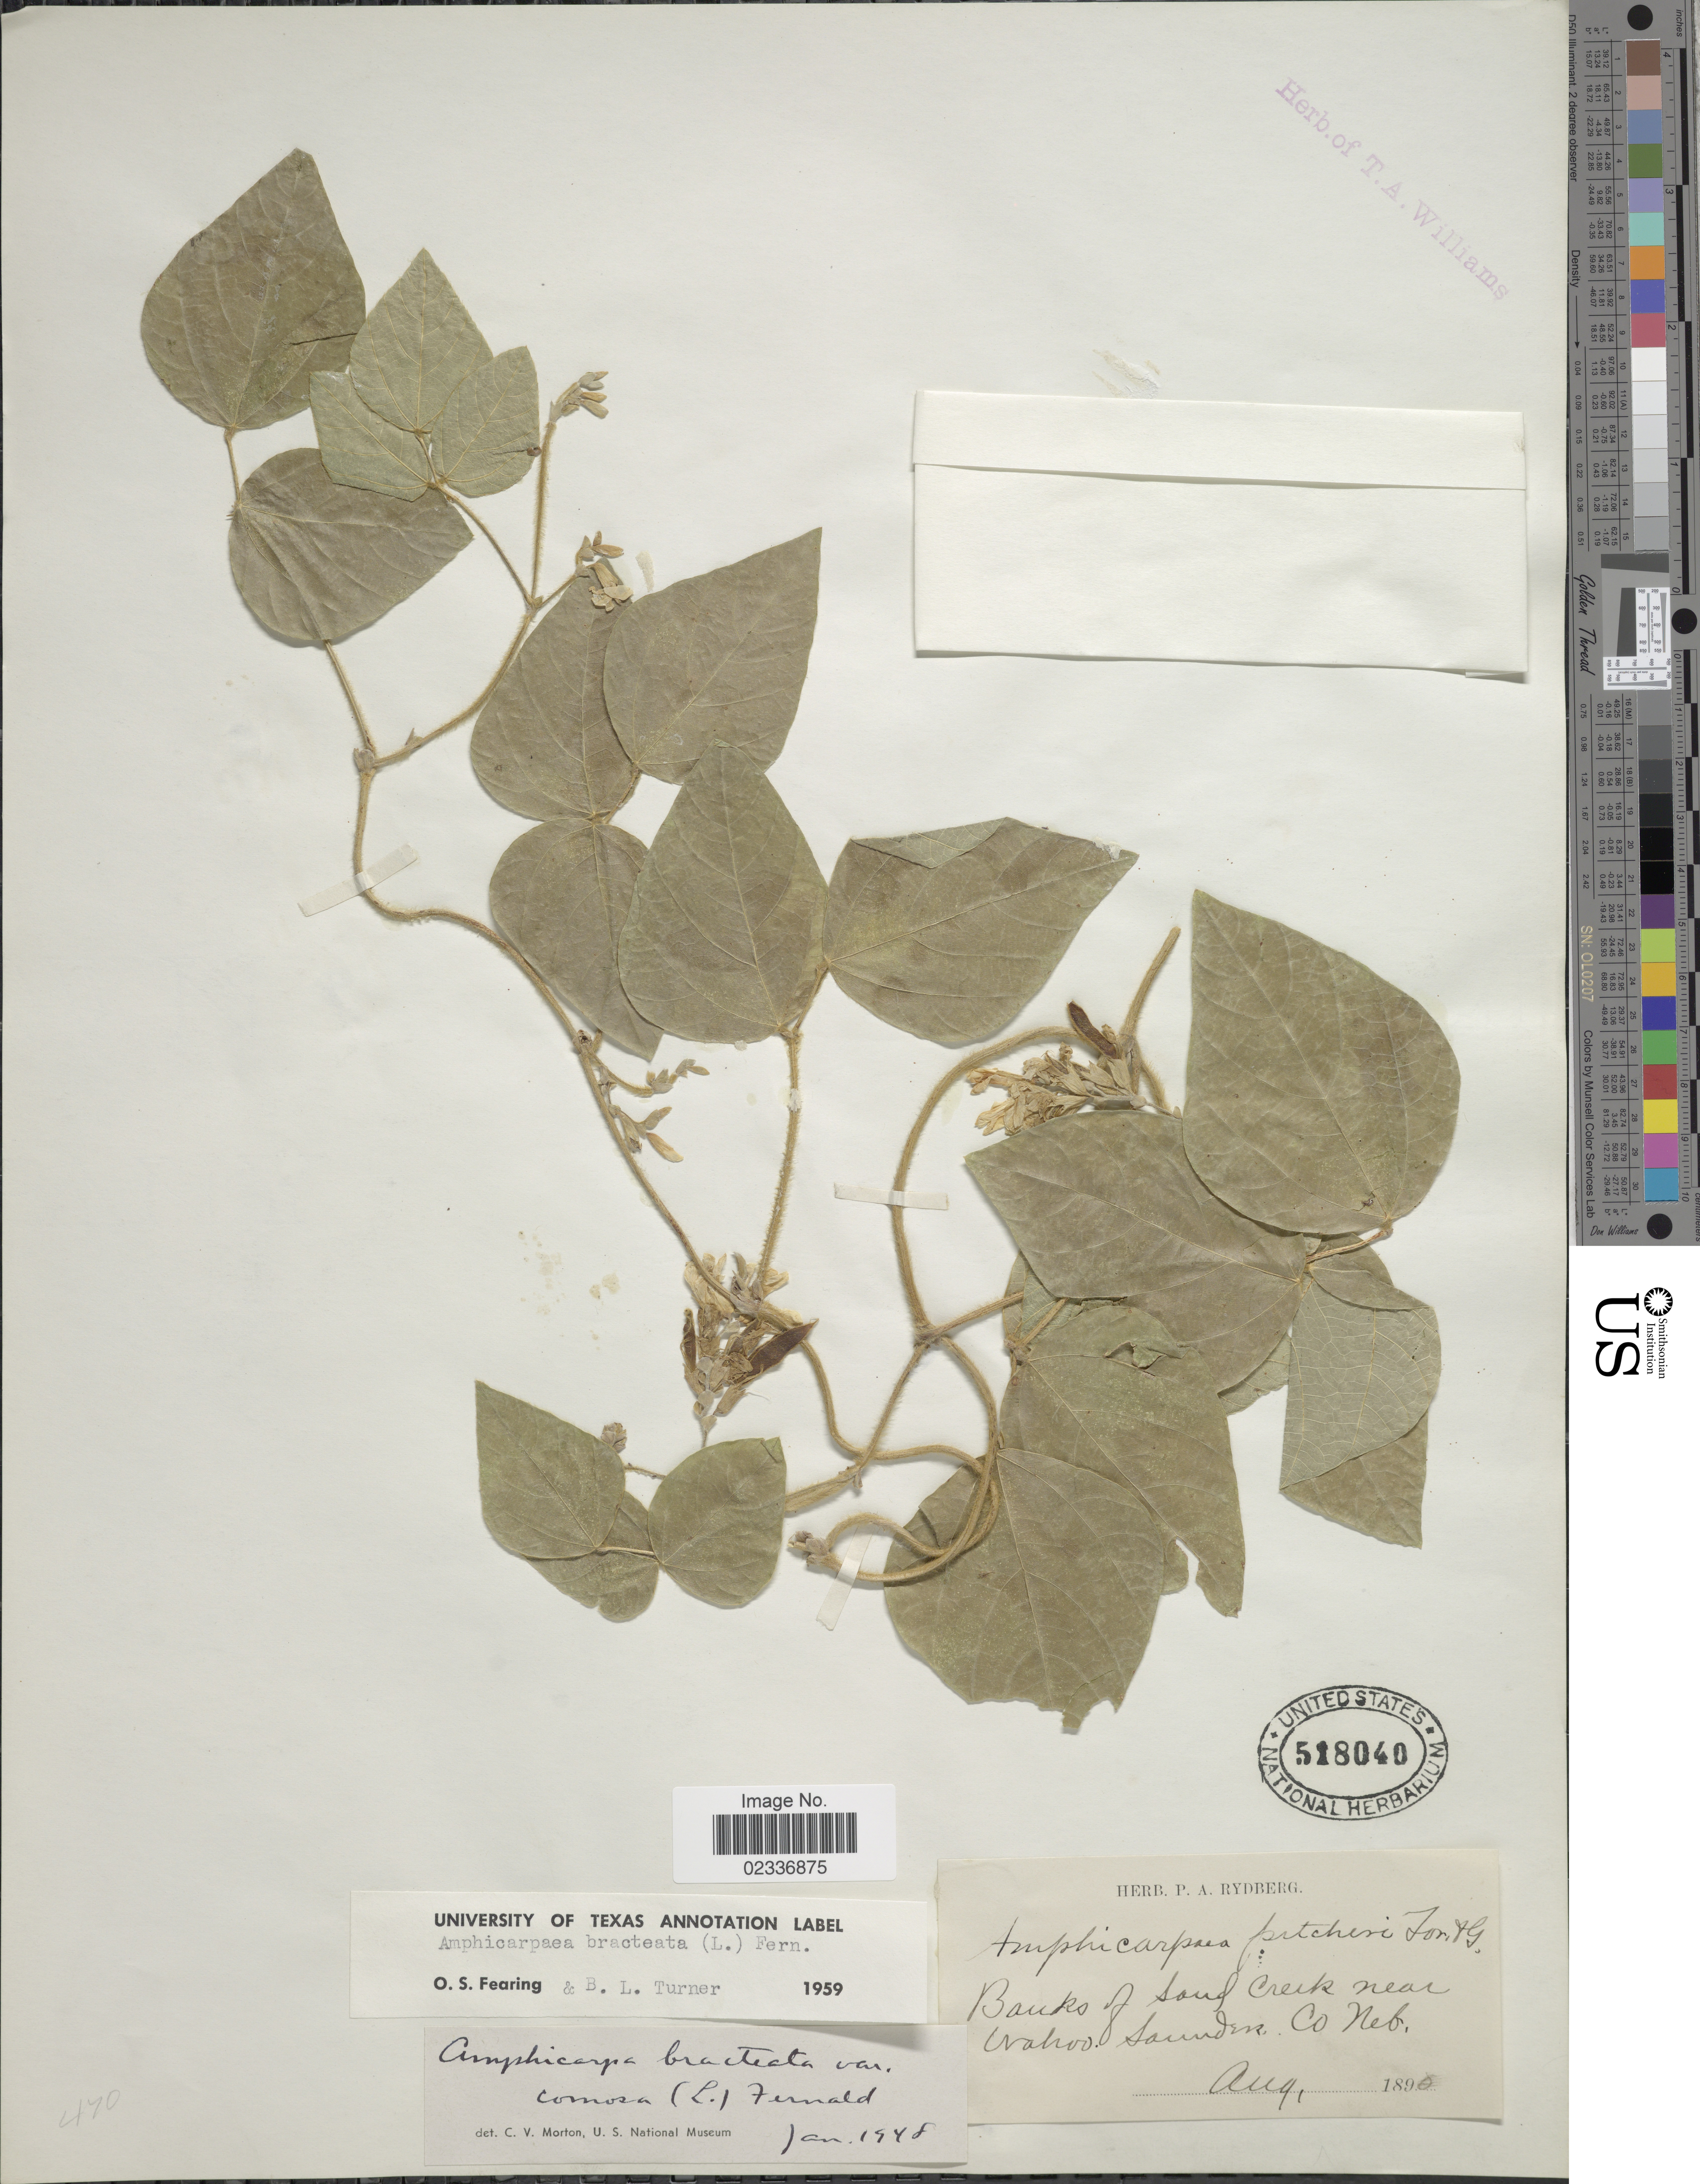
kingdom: Plantae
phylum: Tracheophyta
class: Magnoliopsida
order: Fabales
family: Fabaceae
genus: Amphicarpaea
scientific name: Amphicarpaea bracteata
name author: (L.) Fernald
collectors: ex herb. P. A. Rydberg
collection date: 1890-08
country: United States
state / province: Nebraska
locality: Banks of Sand Creek near Wahoo Sanders Co.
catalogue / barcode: US 518040